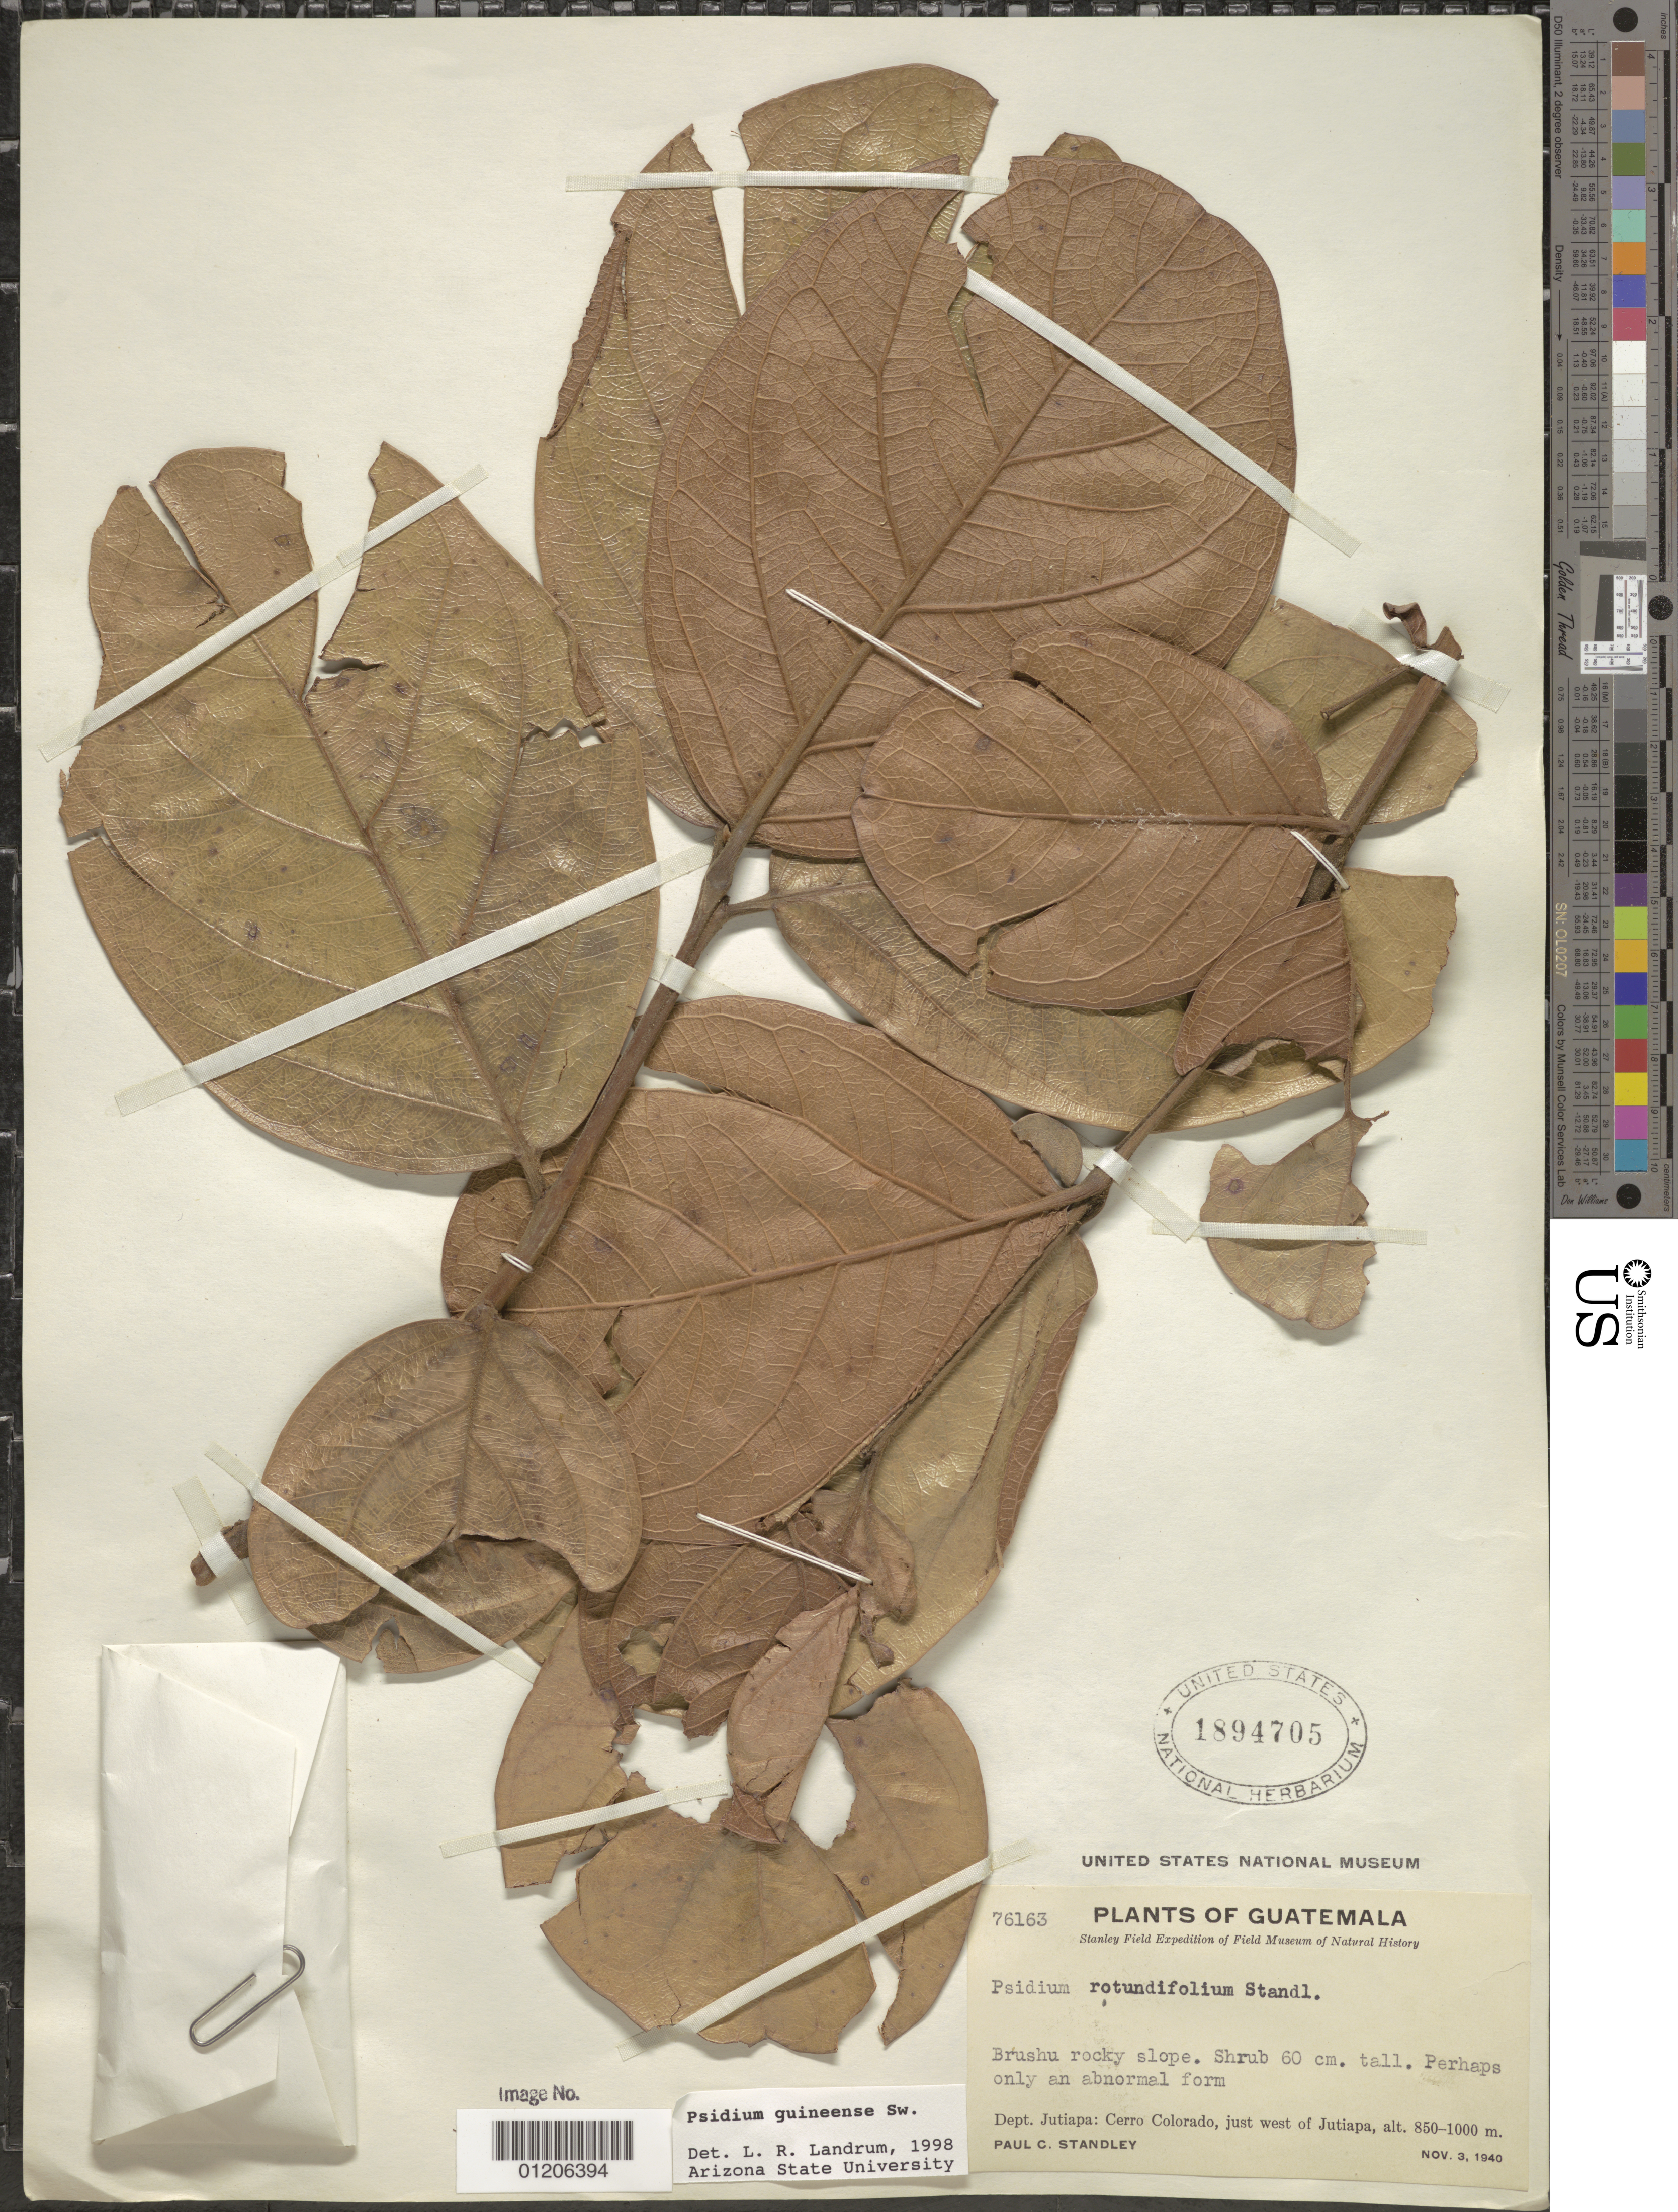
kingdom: Plantae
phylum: Tracheophyta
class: Magnoliopsida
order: Myrtales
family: Myrtaceae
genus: Psidium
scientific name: Psidium guineense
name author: Sw.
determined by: Landrum, L. R.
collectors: P. C. Standley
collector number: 76163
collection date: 1940-11-03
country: Guatemala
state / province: Jutiapa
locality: Cerro Colorado, just west of Jutiapa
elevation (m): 850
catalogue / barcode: US 1894705